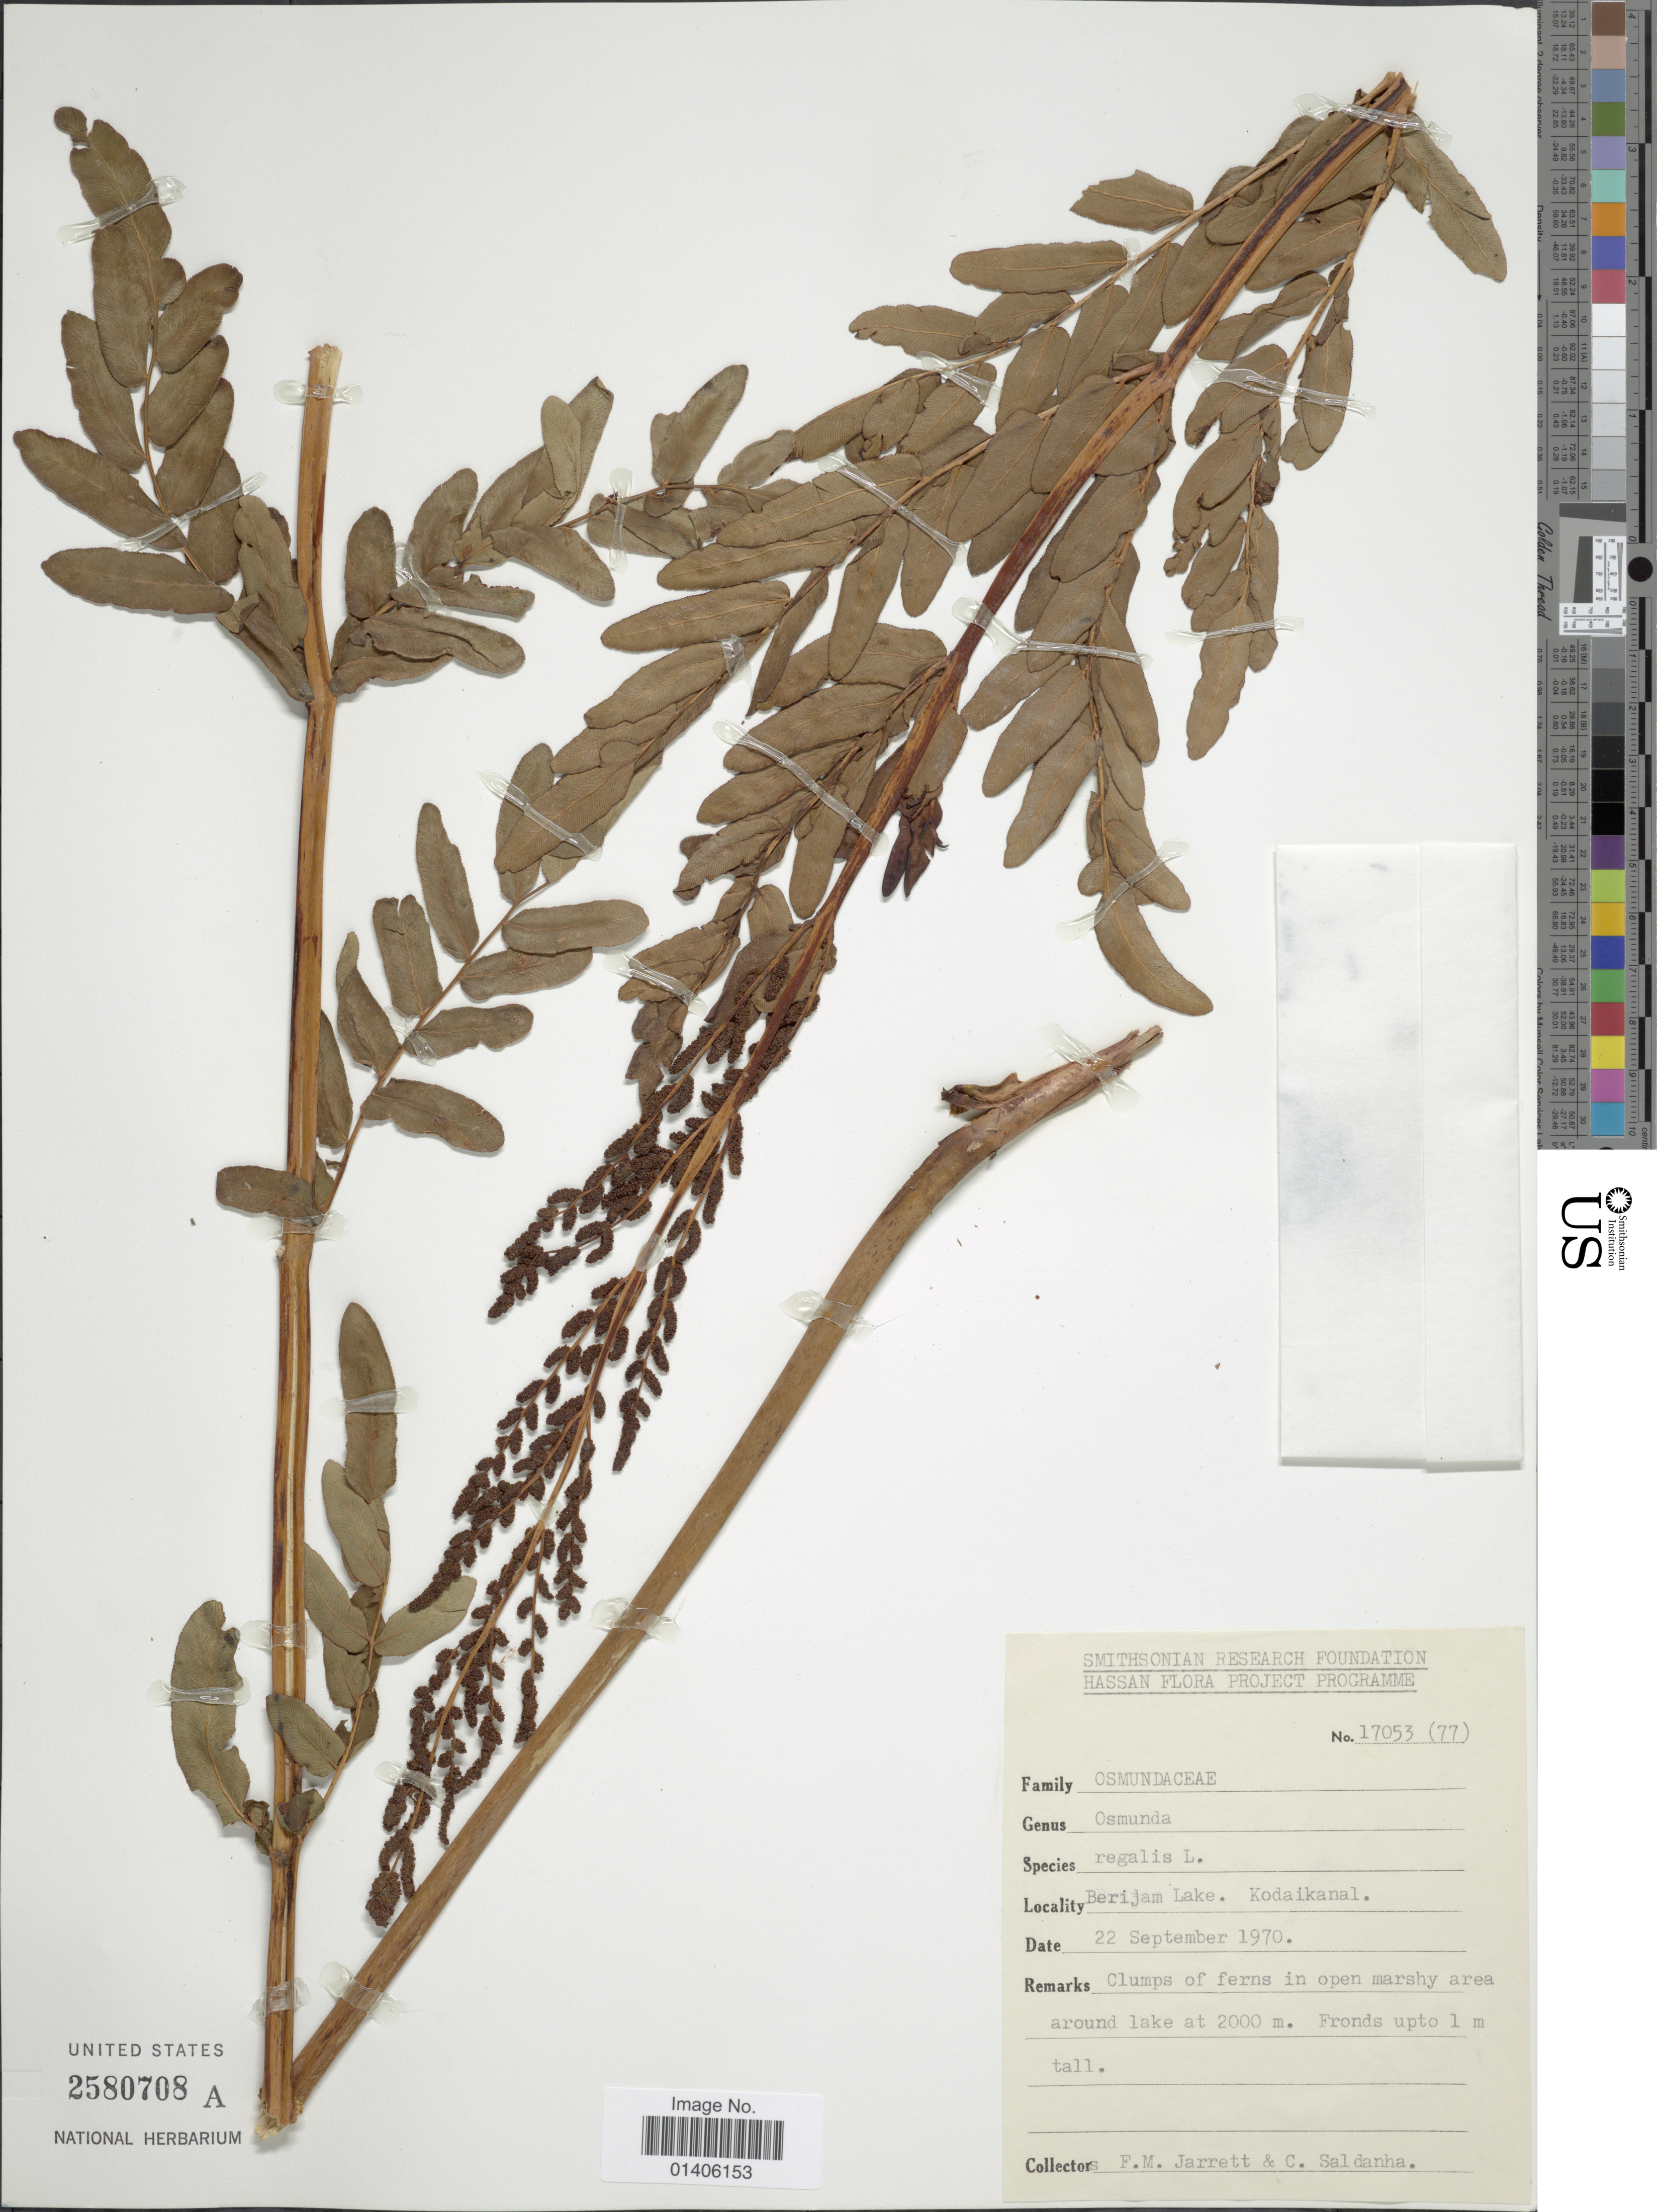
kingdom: Plantae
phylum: Tracheophyta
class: Polypodiopsida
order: Osmundales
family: Osmundaceae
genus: Osmunda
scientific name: Osmunda regalis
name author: L.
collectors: F. M. Jarrett & C. Saldanha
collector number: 17053 (77)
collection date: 1970-09-22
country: India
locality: Hassan, Berijam Lake, Kodaikanal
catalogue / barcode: US 2580708A